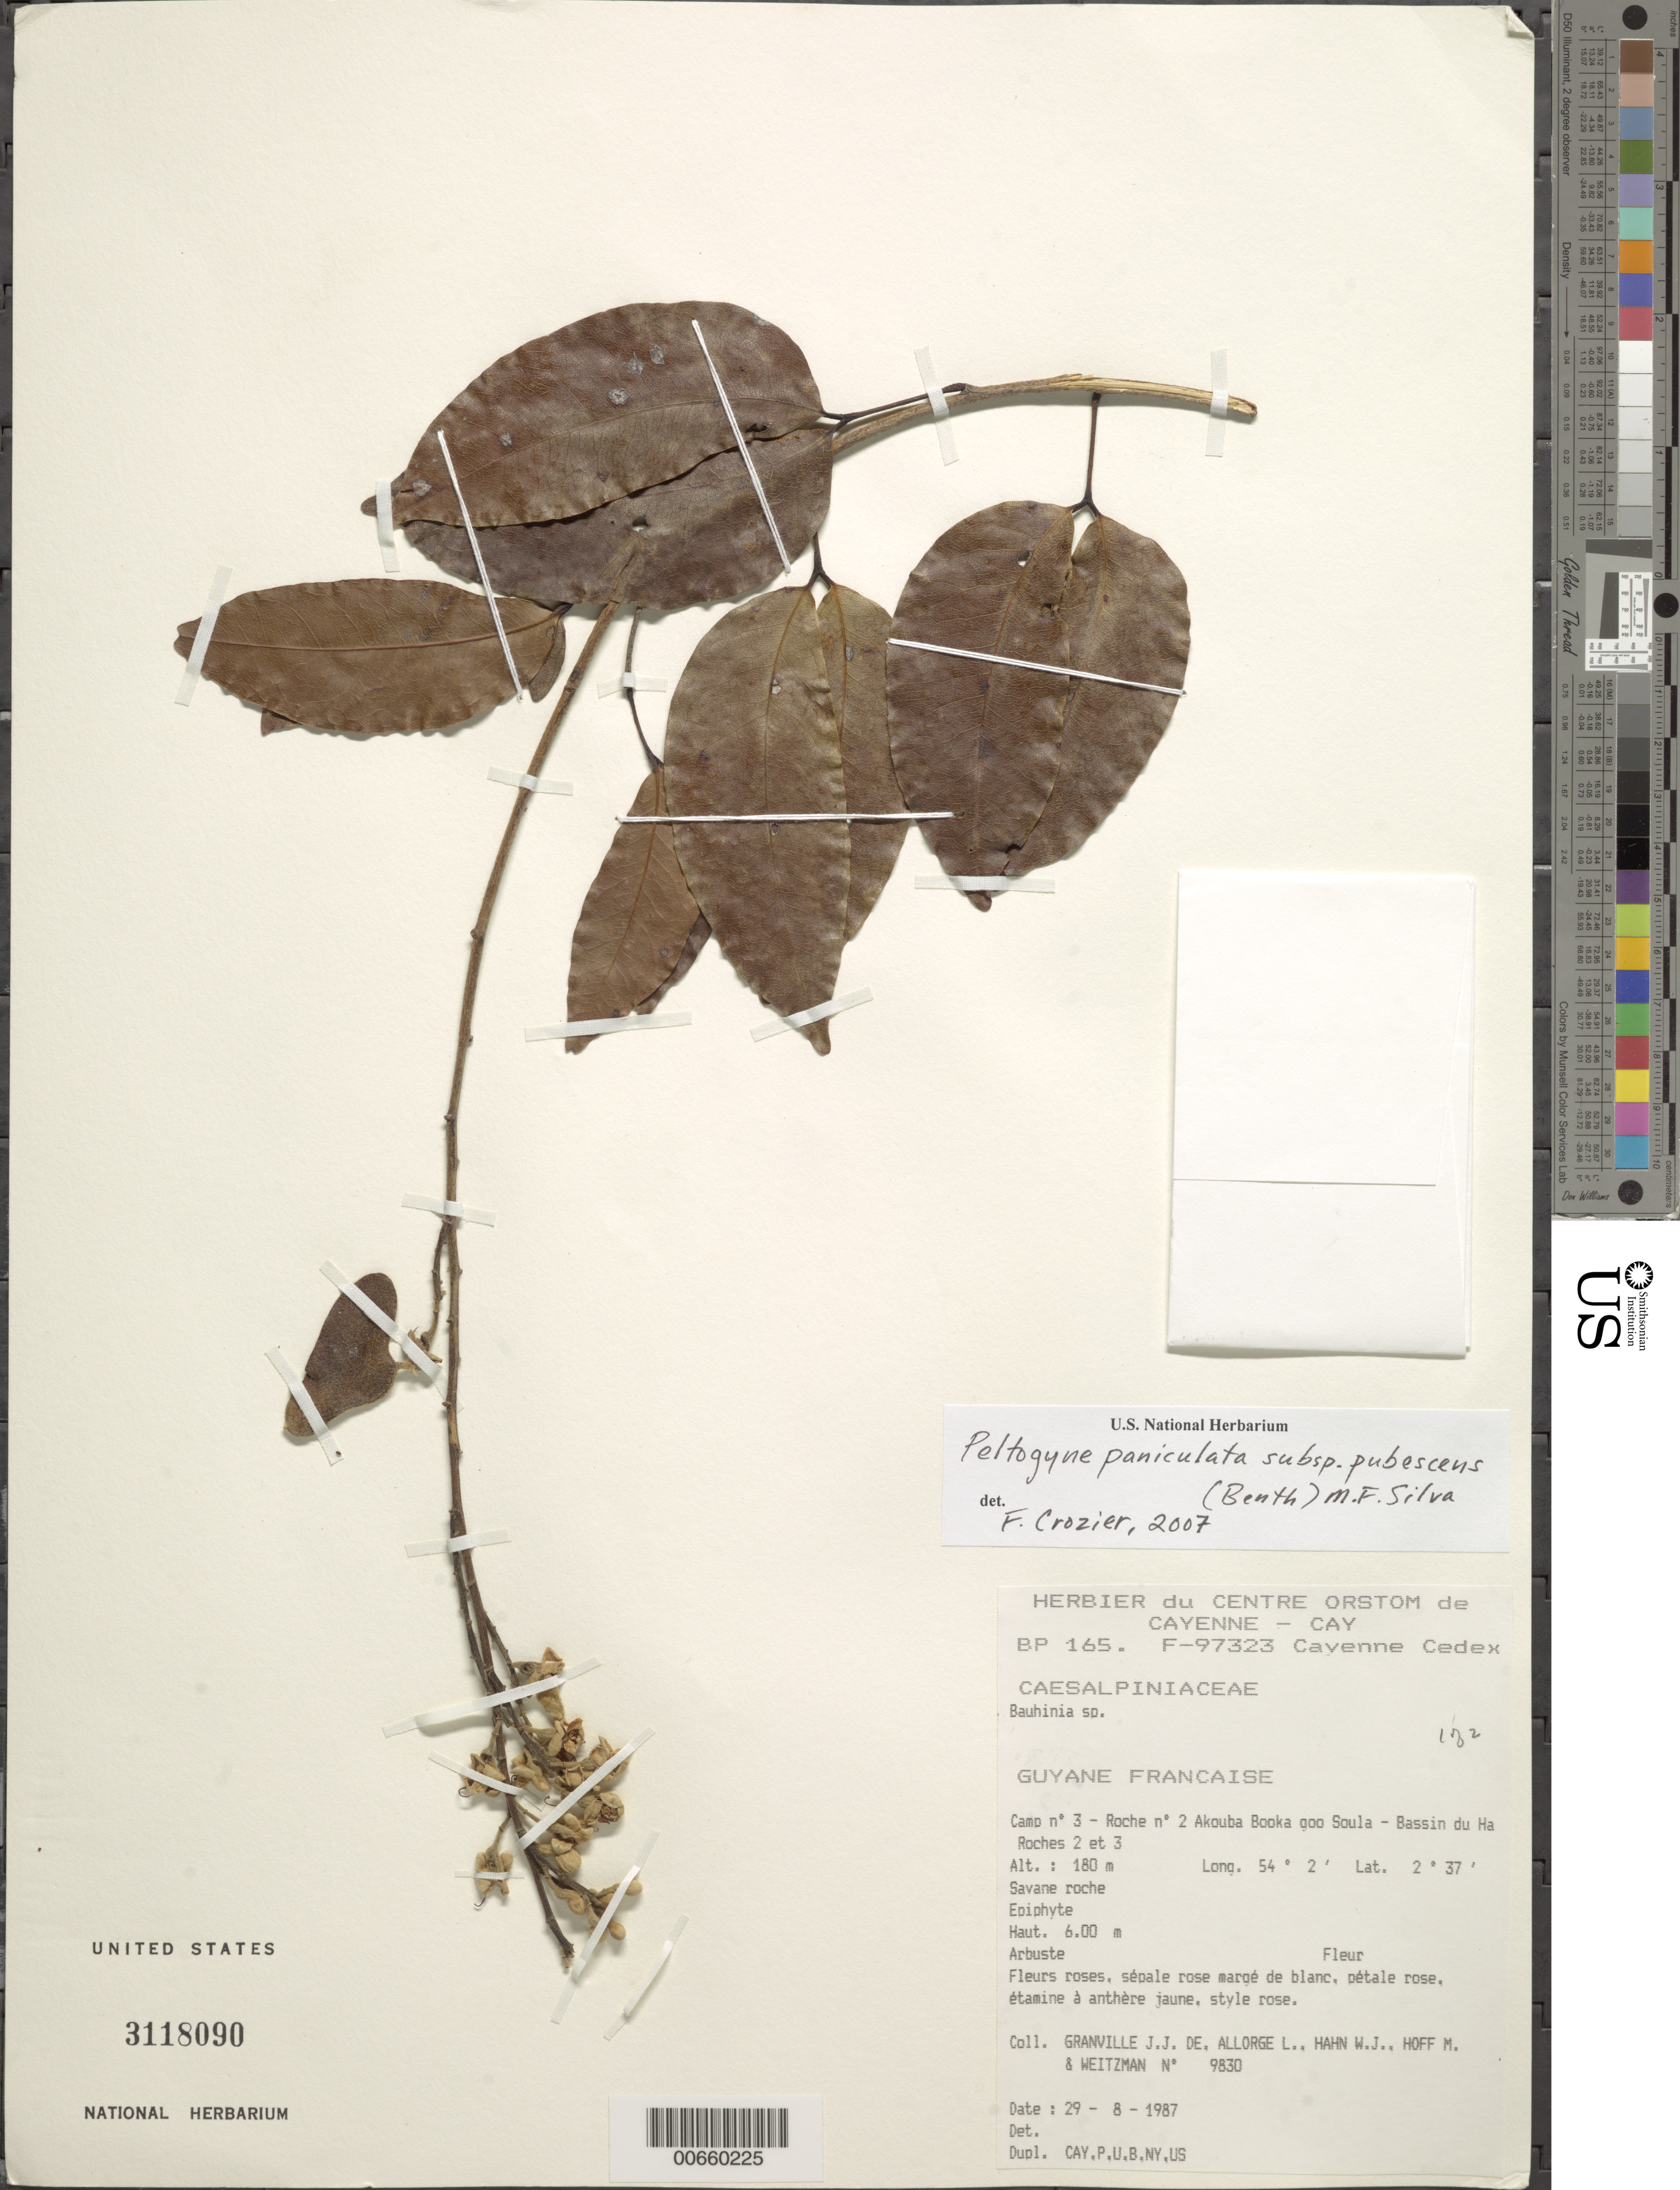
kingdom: Plantae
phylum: Tracheophyta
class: Magnoliopsida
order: Fabales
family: Fabaceae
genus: Peltogyne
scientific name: Peltogyne paniculata subsp. pubescens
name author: (Benth.) M.F. Silva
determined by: Crozier, F.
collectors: J.-J. de Granville, L. Allorge, W. J. Hahn, M. Hoff & A. L. Weitzman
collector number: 9830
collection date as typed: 29-Aug-87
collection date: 1987-08-29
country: French Guiana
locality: Akouba Booka goo Soula, Camp #3, Roche no. 2, Bassin du Haut-Marouini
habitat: Savanne roche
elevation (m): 180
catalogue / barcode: US 3118090